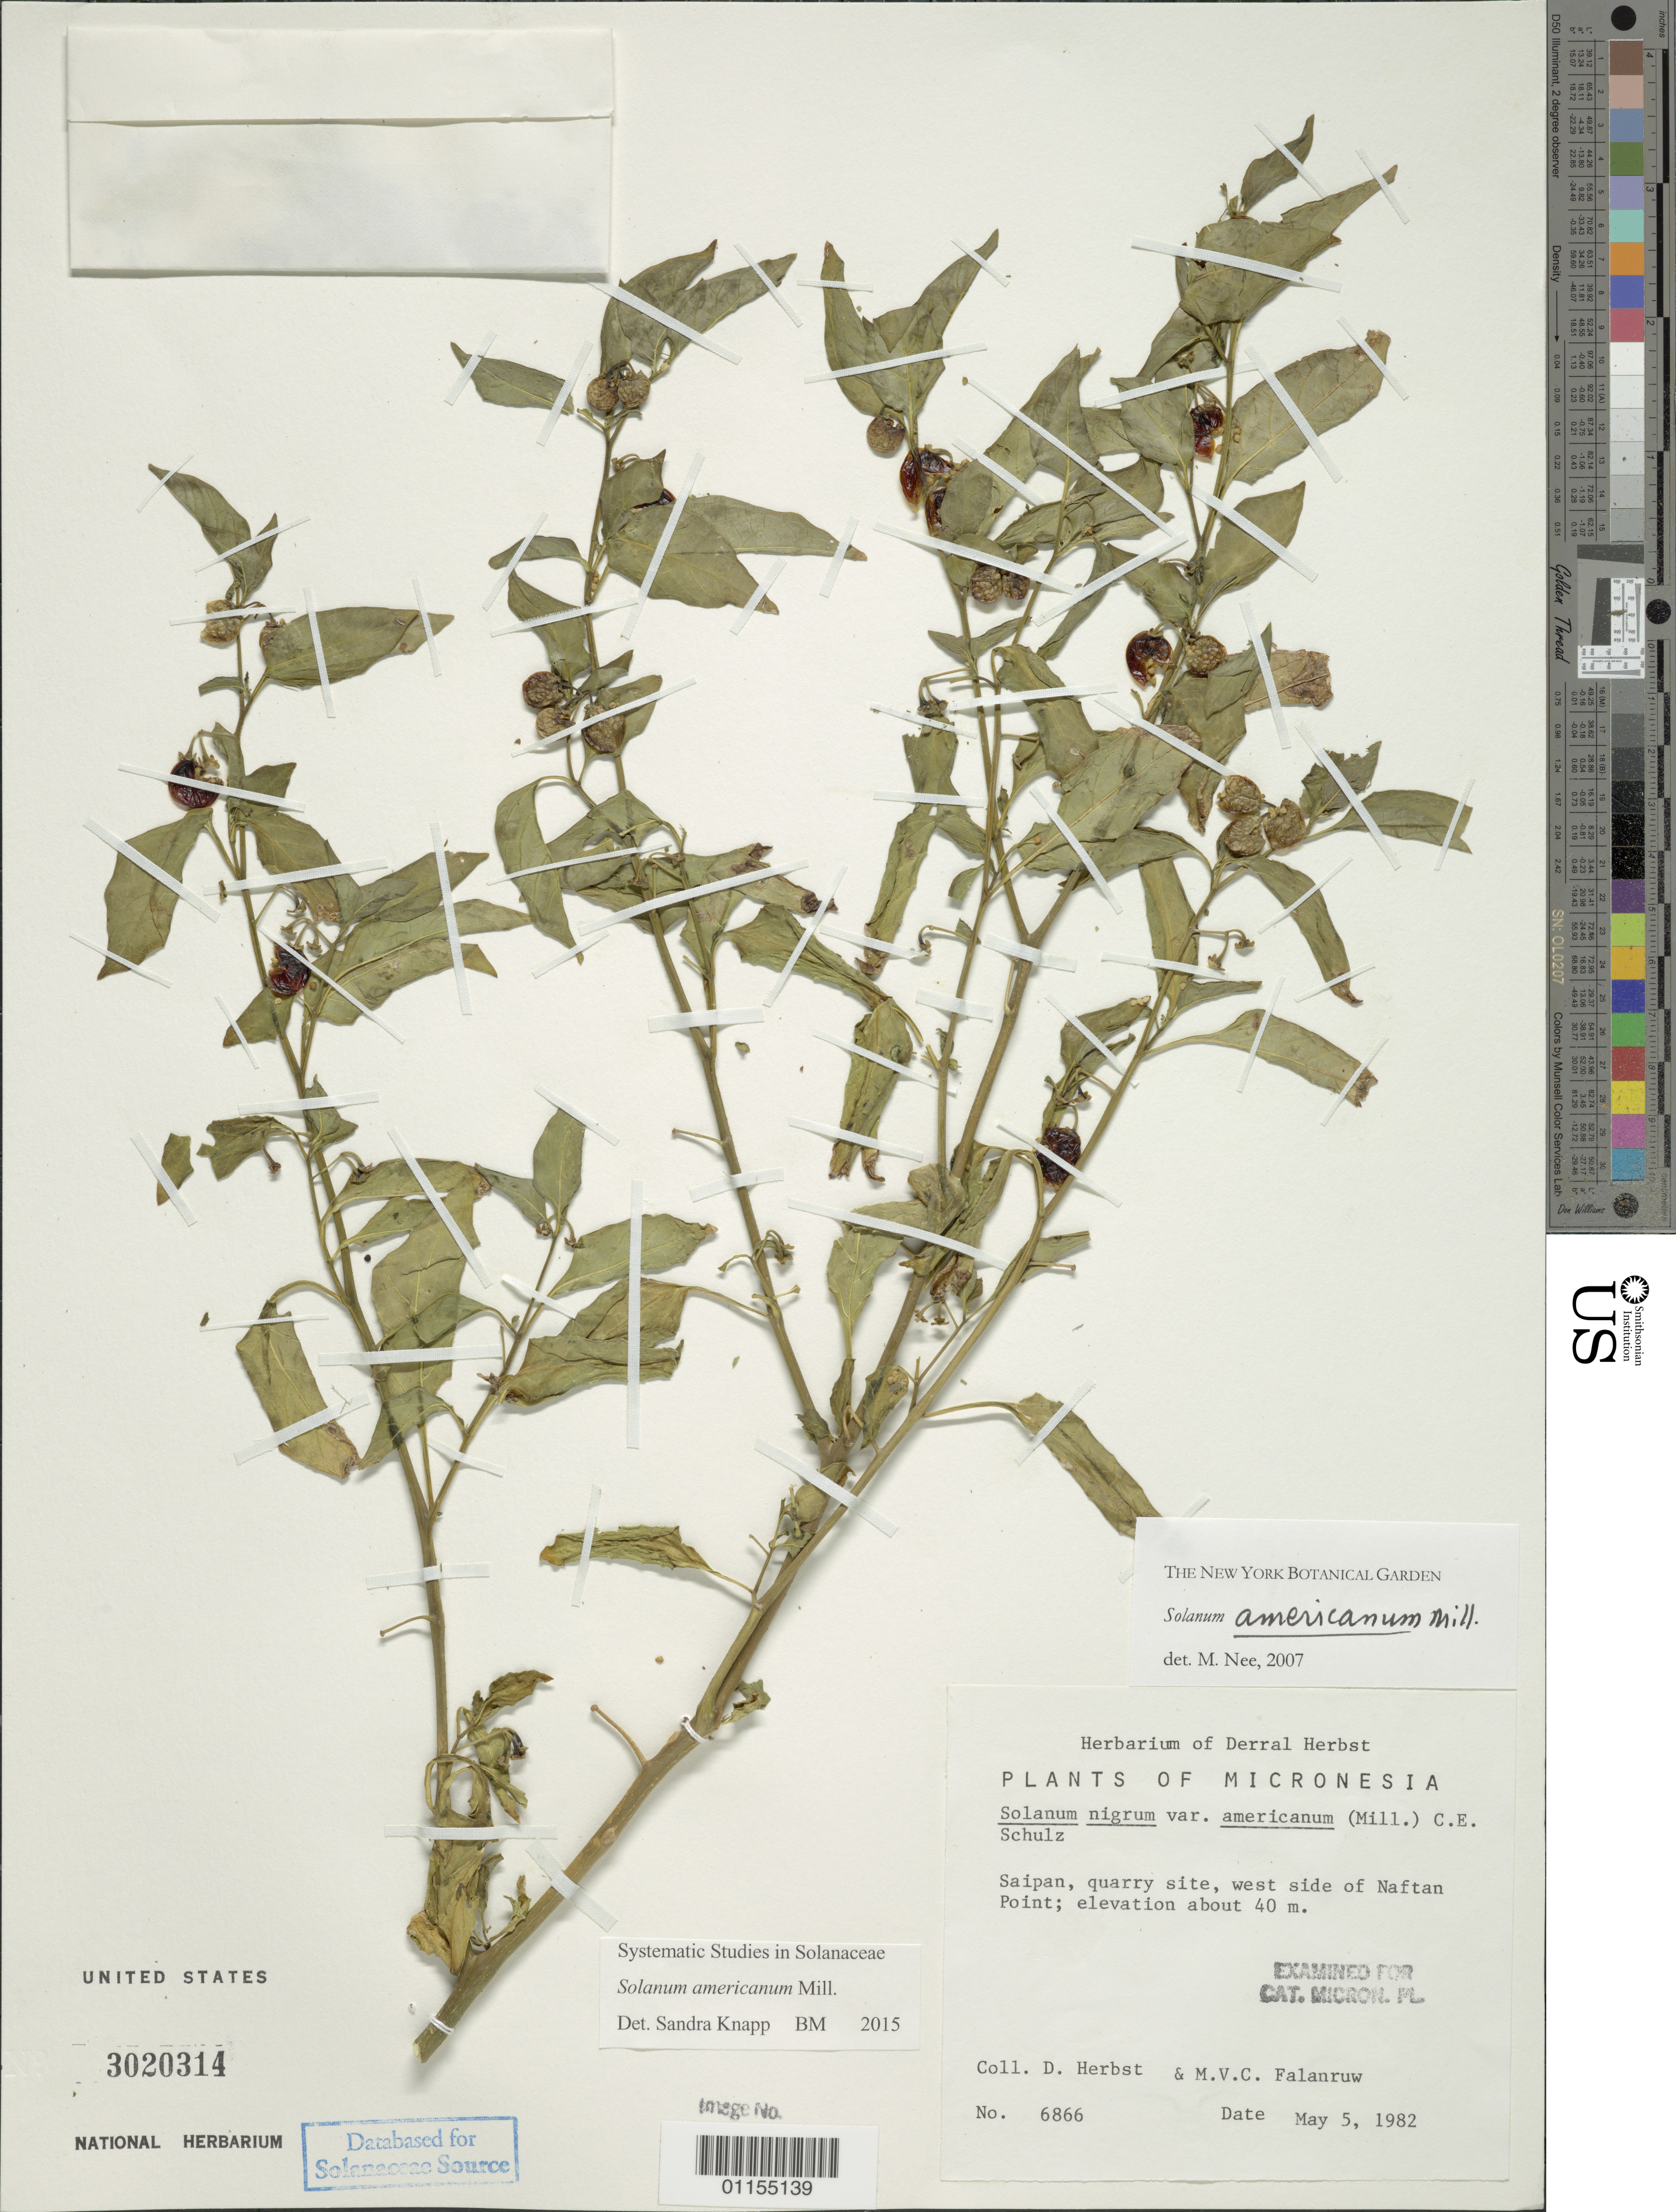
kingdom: Plantae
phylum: Tracheophyta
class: Magnoliopsida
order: Solanales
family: Solanaceae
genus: Solanum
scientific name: Solanum americanum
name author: Mill.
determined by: Nee, Michael H.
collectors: D. R. Herbst & M. Falanruw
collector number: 6866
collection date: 1982-05-05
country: Northern Mariana Islands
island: Saipan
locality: Saipan, west side of Naftan point.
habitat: quarry site.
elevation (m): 40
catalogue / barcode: US 3020314